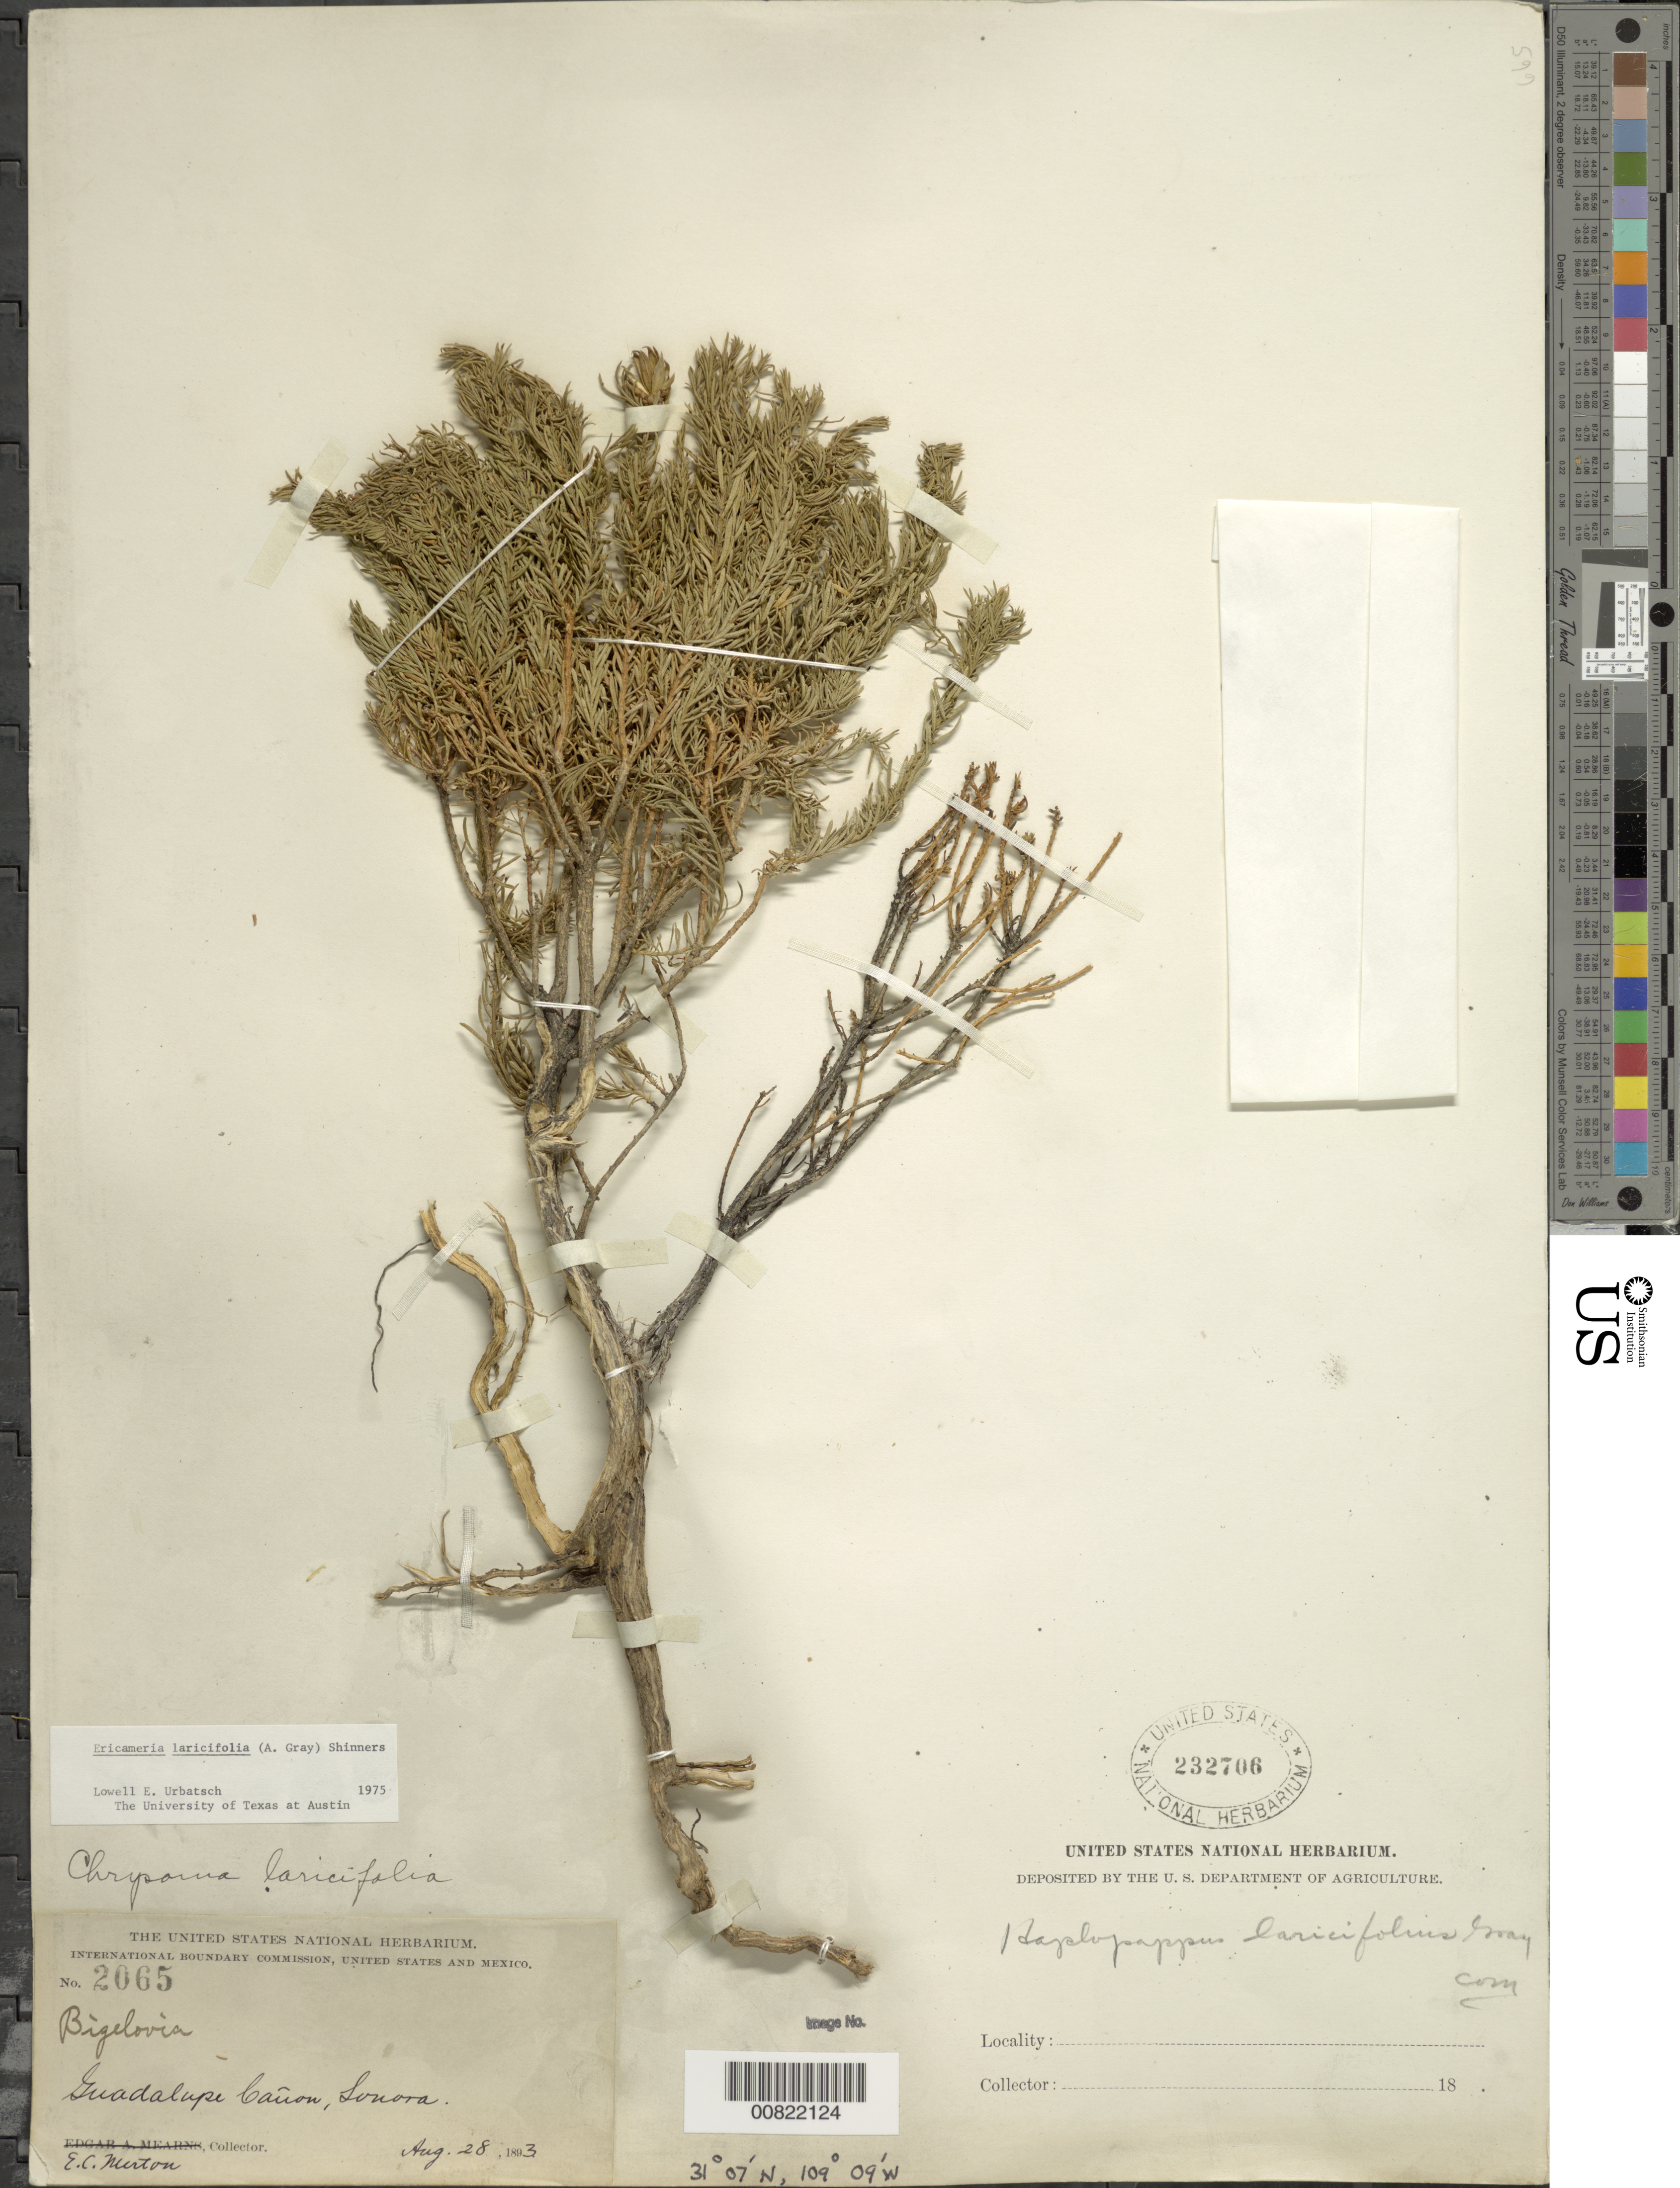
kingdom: Plantae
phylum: Tracheophyta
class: Magnoliopsida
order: Asterales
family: Asteraceae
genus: Ericameria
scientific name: Ericameria laricifolia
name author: (A. Gray) Shinners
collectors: E. Merton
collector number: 2065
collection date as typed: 28 Aug 1893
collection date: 1893-08-28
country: Mexico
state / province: Sonora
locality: Guadalupe Cañon, Sonora.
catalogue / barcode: US 232706